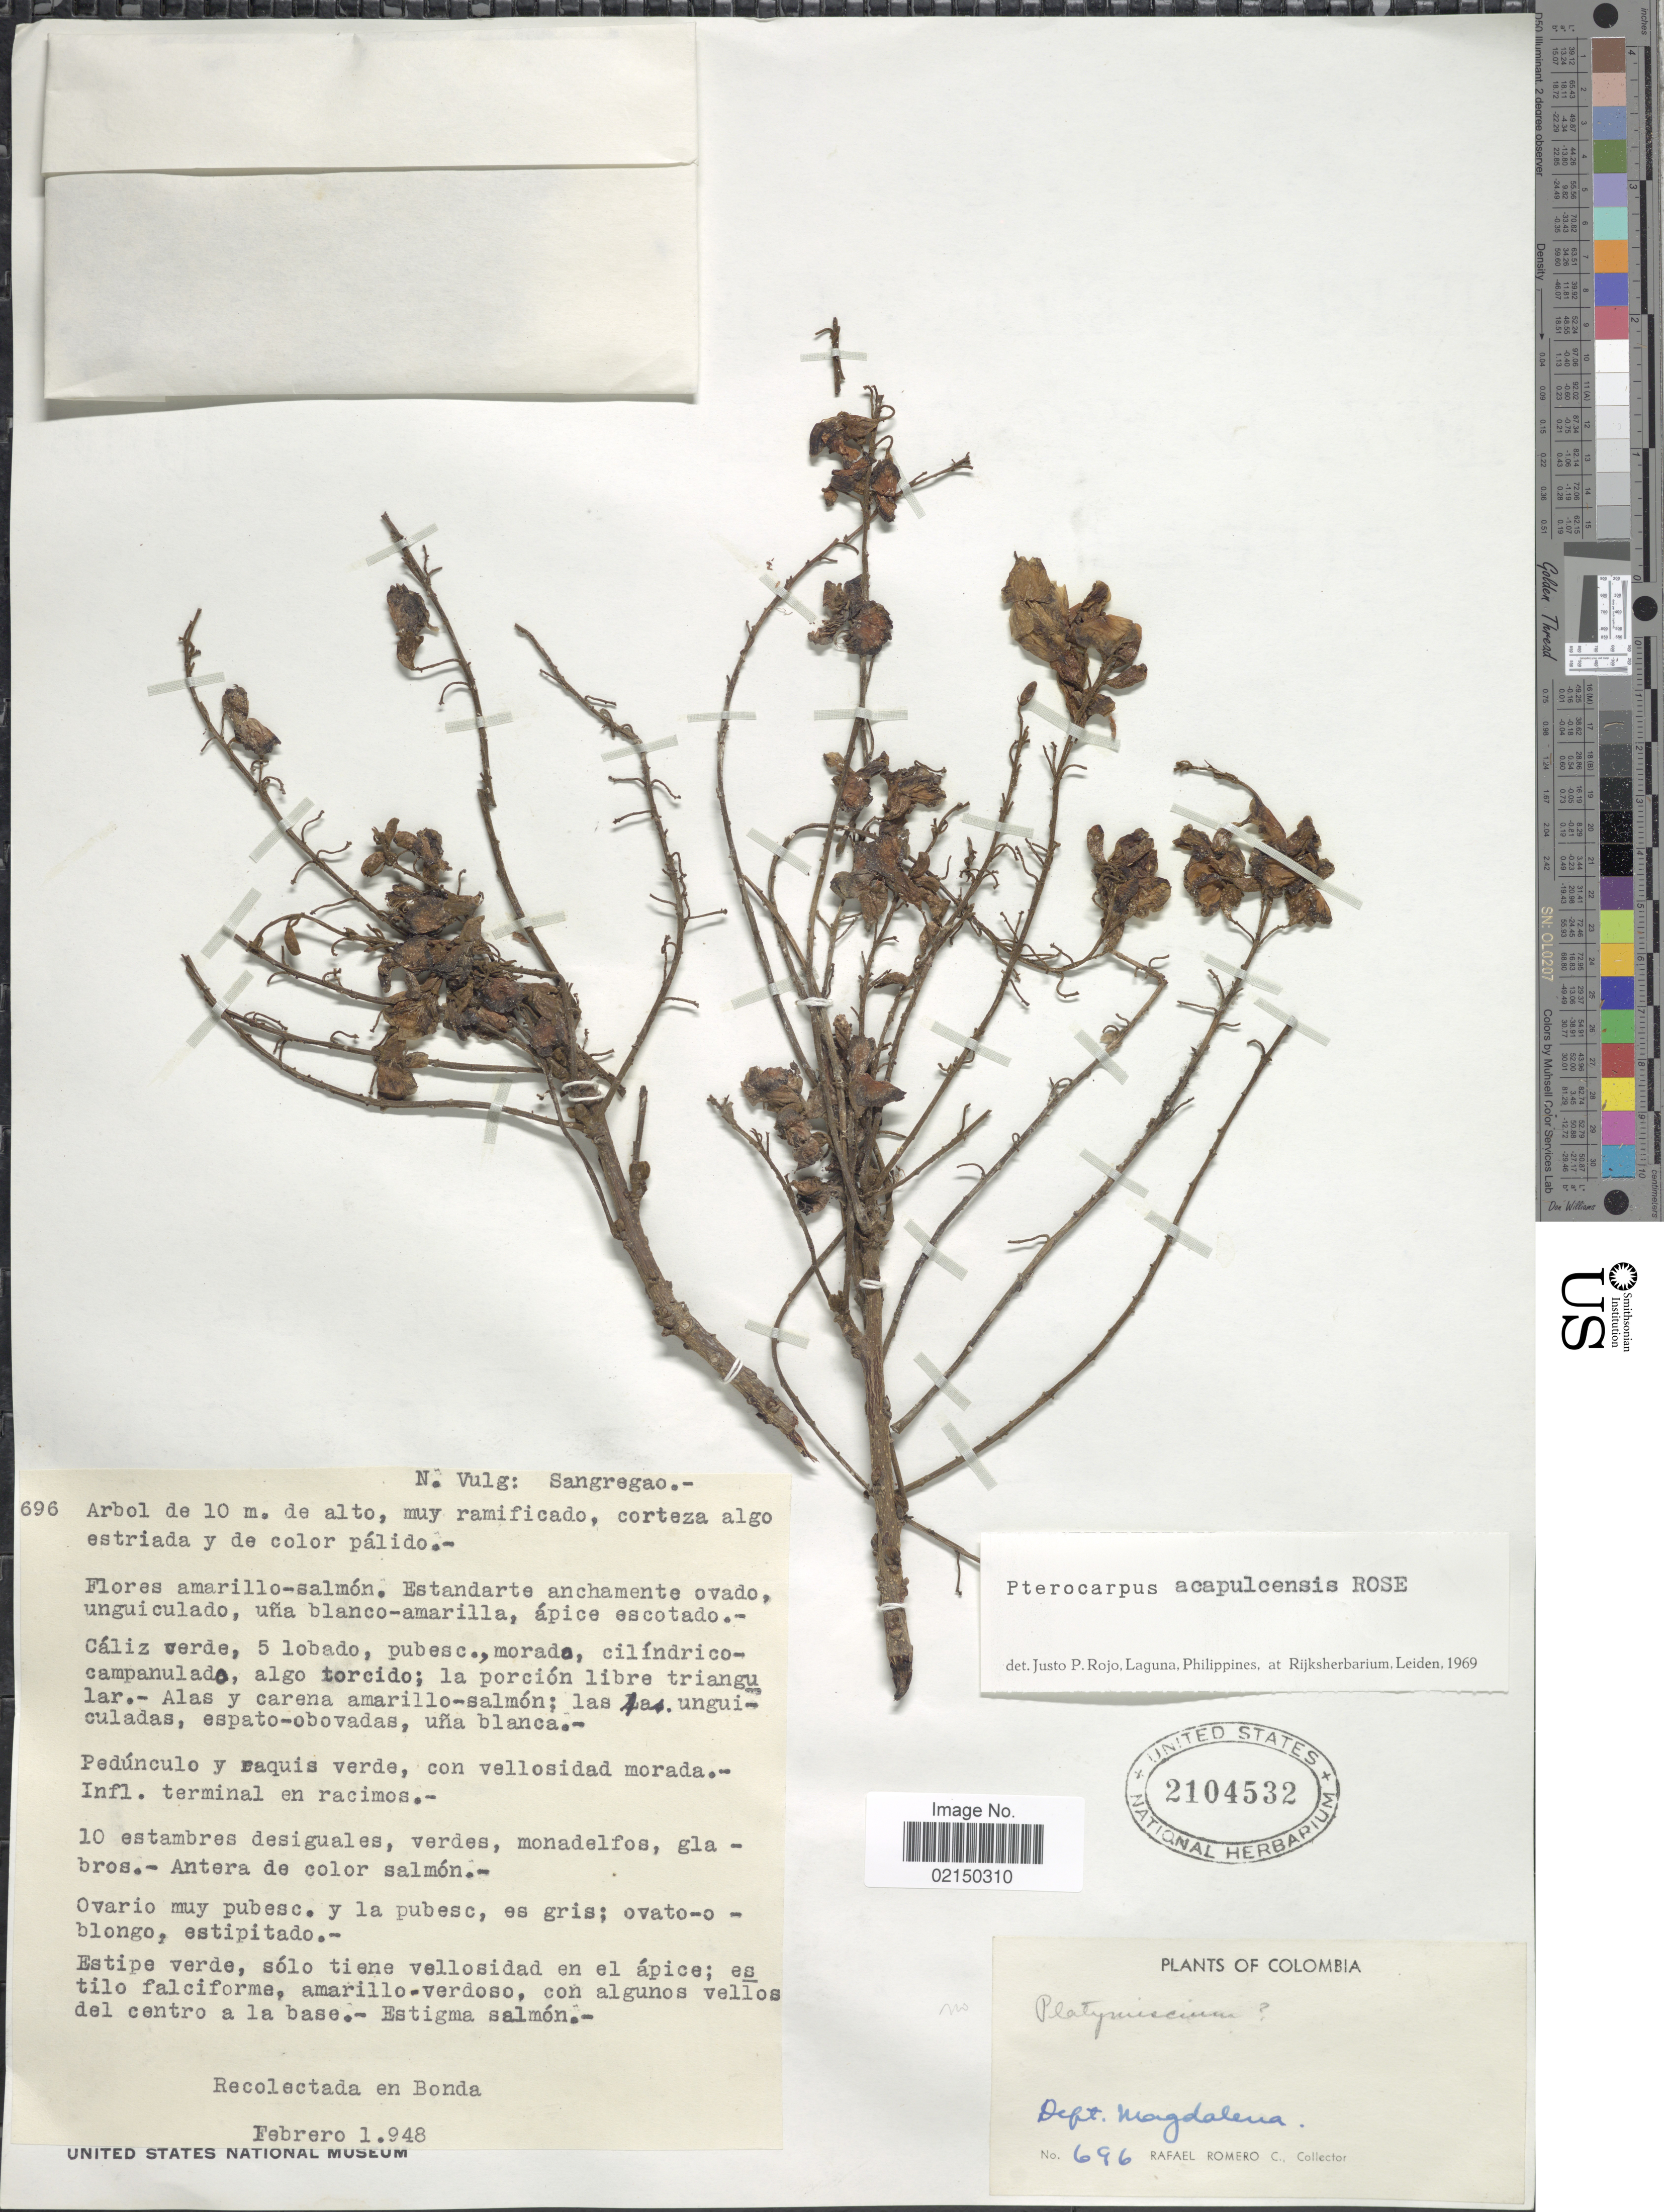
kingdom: Plantae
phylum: Tracheophyta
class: Magnoliopsida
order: Fabales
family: Fabaceae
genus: Pterocarpus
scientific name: Pterocarpus acapulcensis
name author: Rose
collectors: R. Romero Castañeda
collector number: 696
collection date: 1948-02-01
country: Colombia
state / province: Magdalena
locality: Bonda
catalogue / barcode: US 2104532